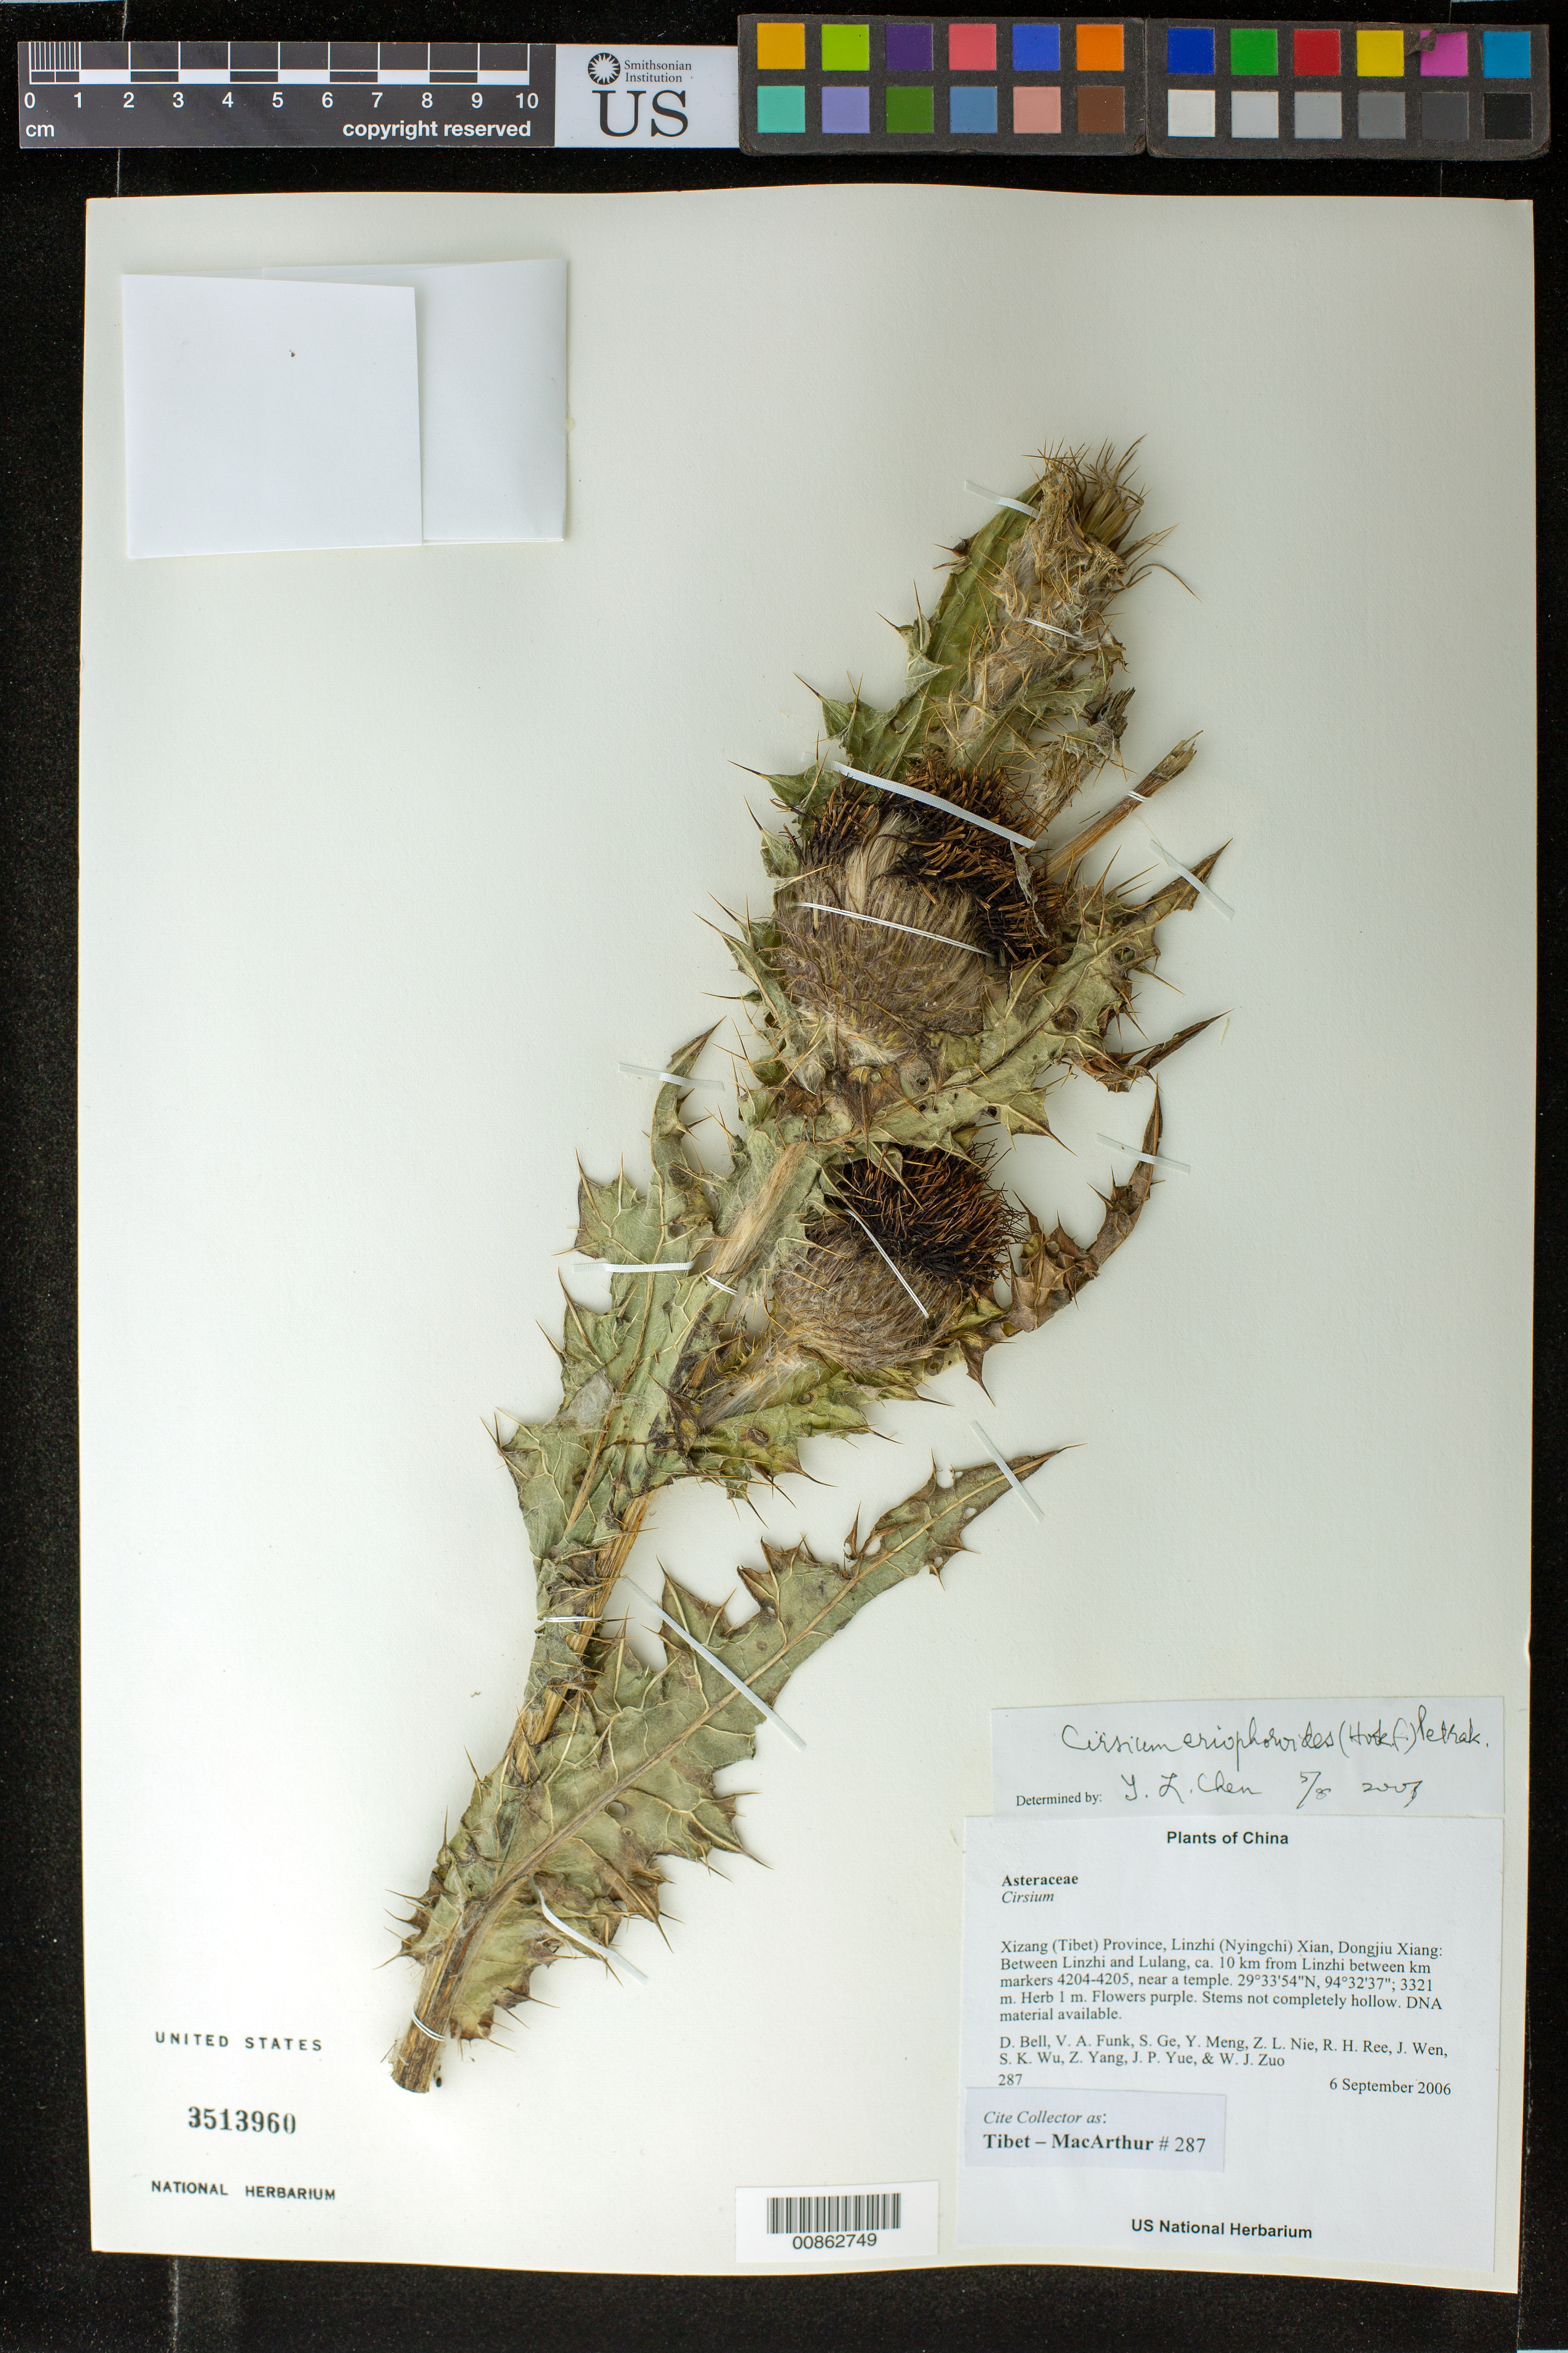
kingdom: Plantae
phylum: Tracheophyta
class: Magnoliopsida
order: Asterales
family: Asteraceae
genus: Cirsium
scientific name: Cirsium eriophoroides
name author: (Hook. f.) Petr.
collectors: Tibet-MacArthur, D. A. Bell, V. Funk, S. Ge, Y. Meng, Z. Nie, R. Ree, J. Wen, S. K. Wu, Z. Yang, J. Yue & W. Zuo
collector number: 287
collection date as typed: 06 Sep 2006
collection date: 2006-09-06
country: China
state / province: Xizang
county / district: Linzhi (Nyingchi) Xian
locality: Dongjiu Xiang. Between Linzhi and Lulang, ca. 10 km from Linzhi between km markers 4204-4205, near a temple.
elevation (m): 3321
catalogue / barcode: US 3513960